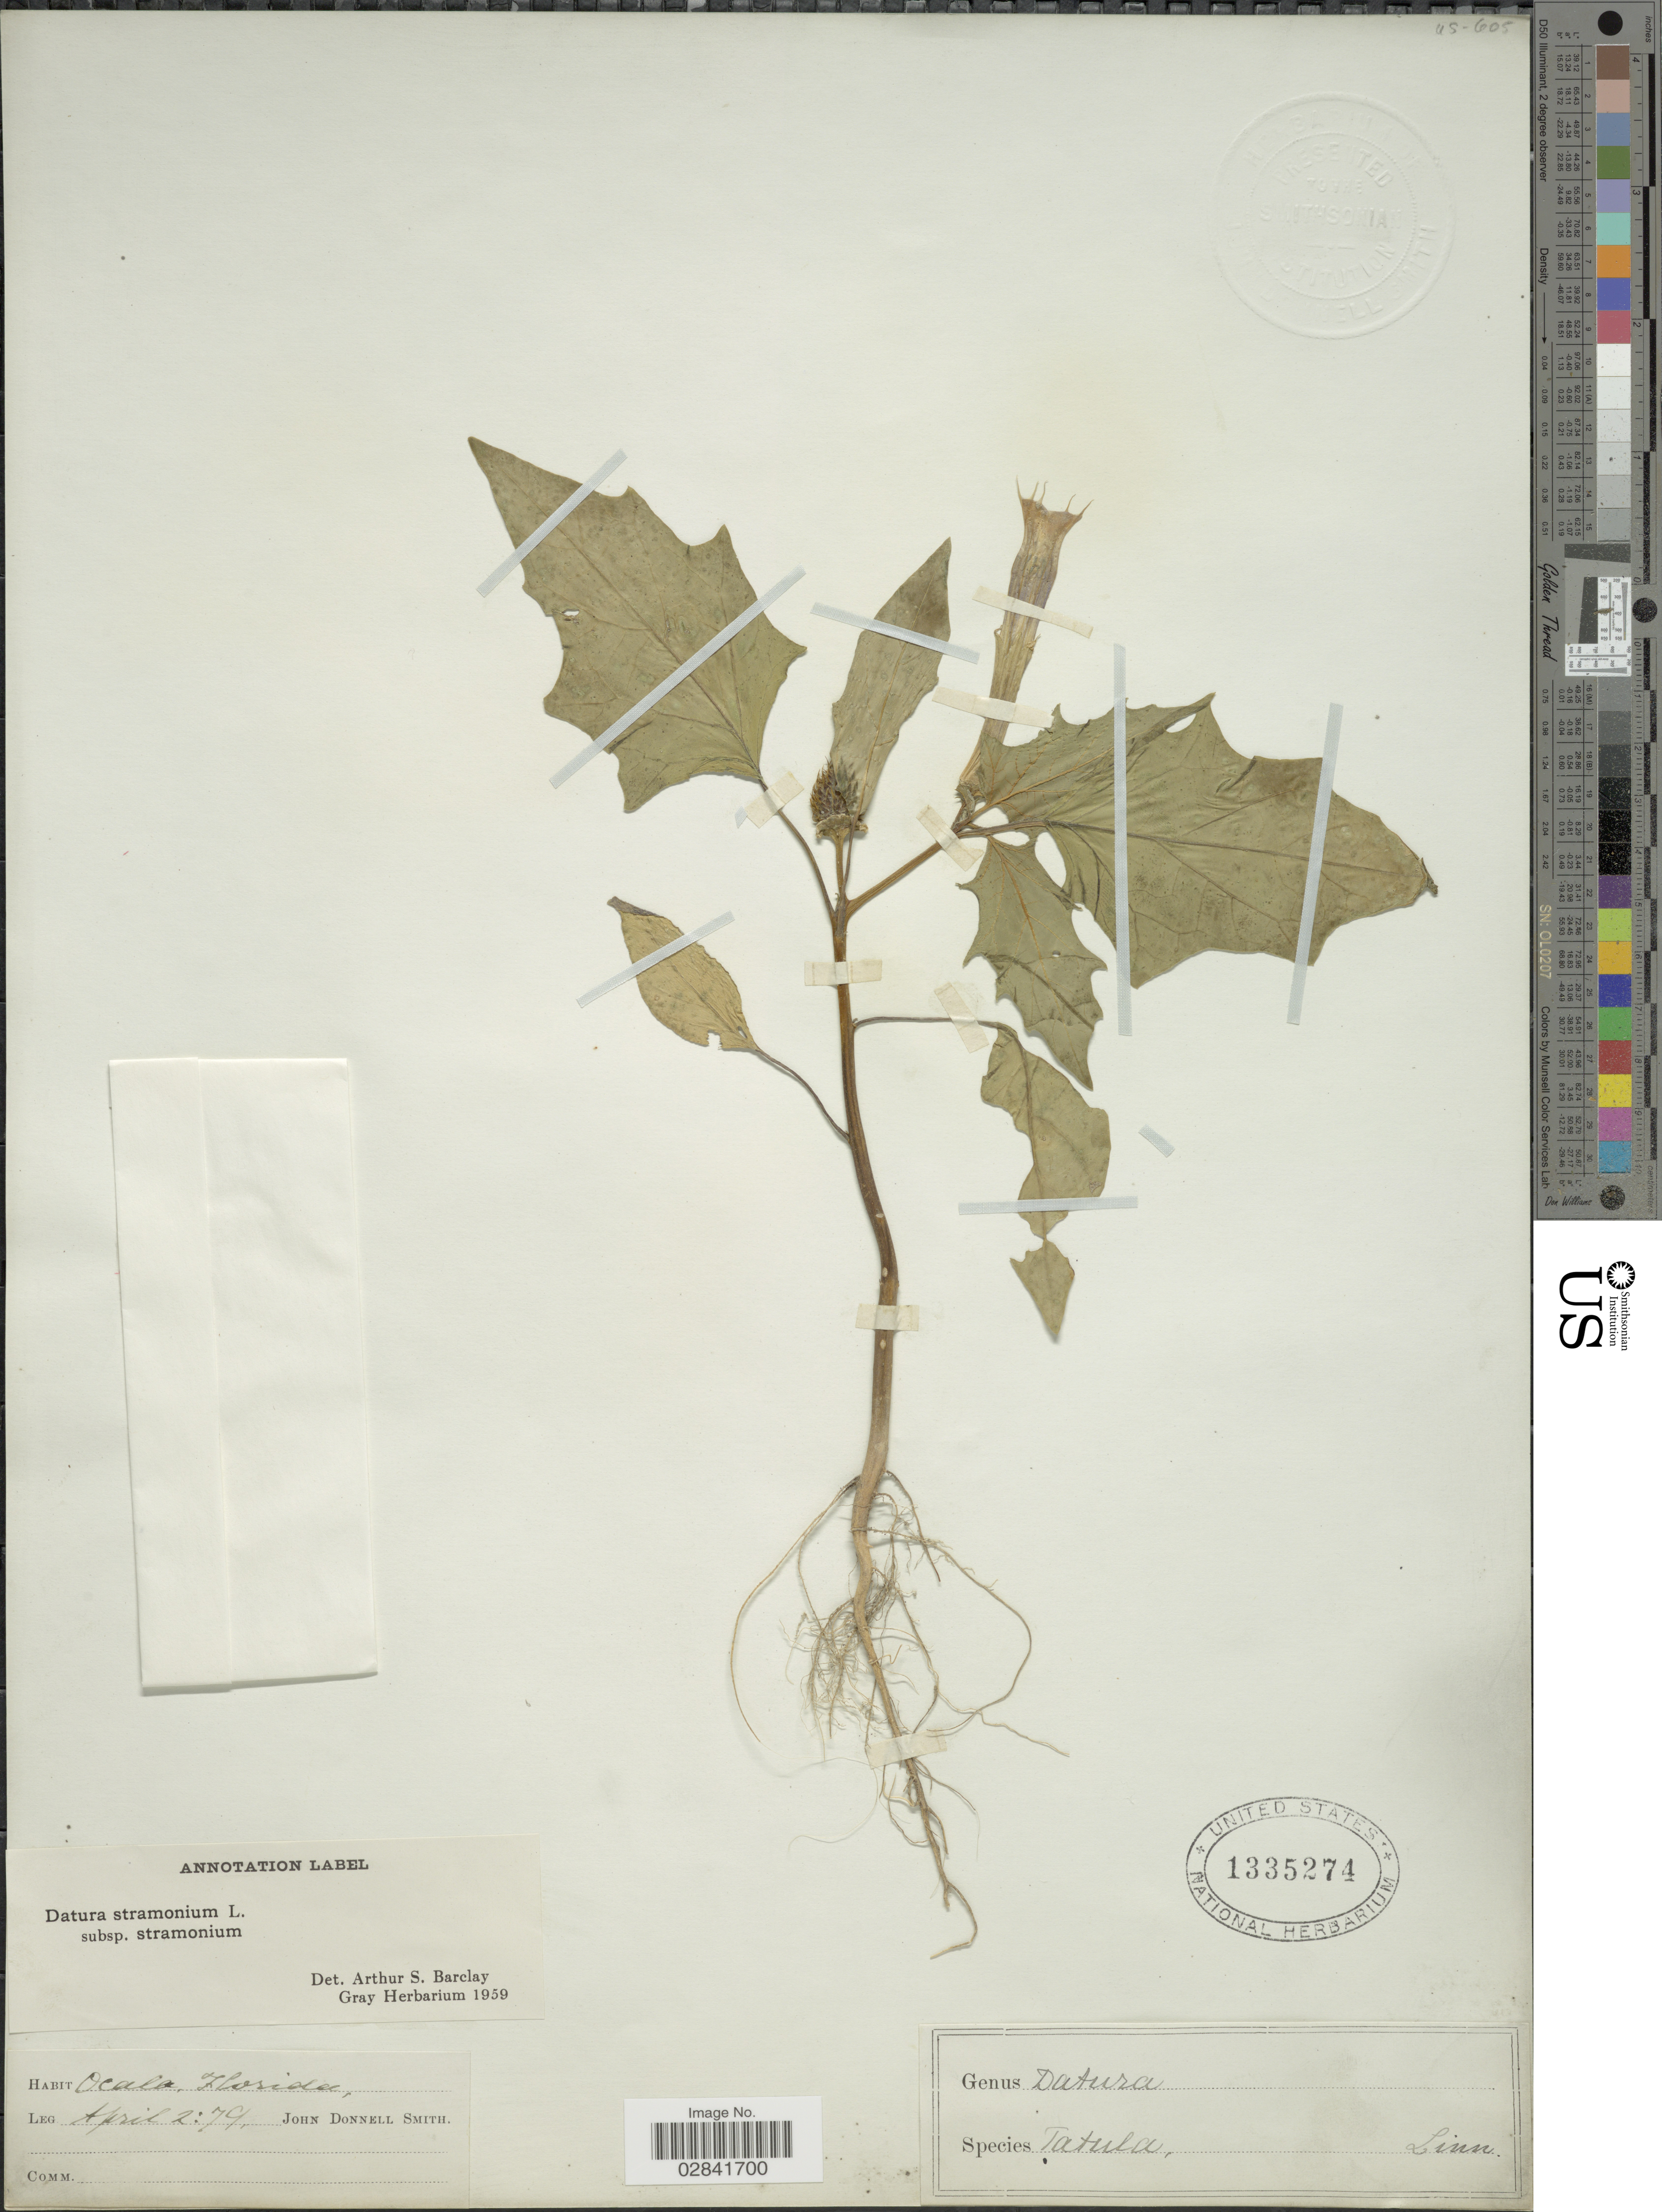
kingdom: Plantae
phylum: Tracheophyta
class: Magnoliopsida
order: Solanales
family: Solanaceae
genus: Datura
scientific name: Datura stramonium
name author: L.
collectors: J. Donnell Smith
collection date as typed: Transcribed d/m/y: 2/4/79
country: United States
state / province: Florida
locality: Ocala.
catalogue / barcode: US 1335274